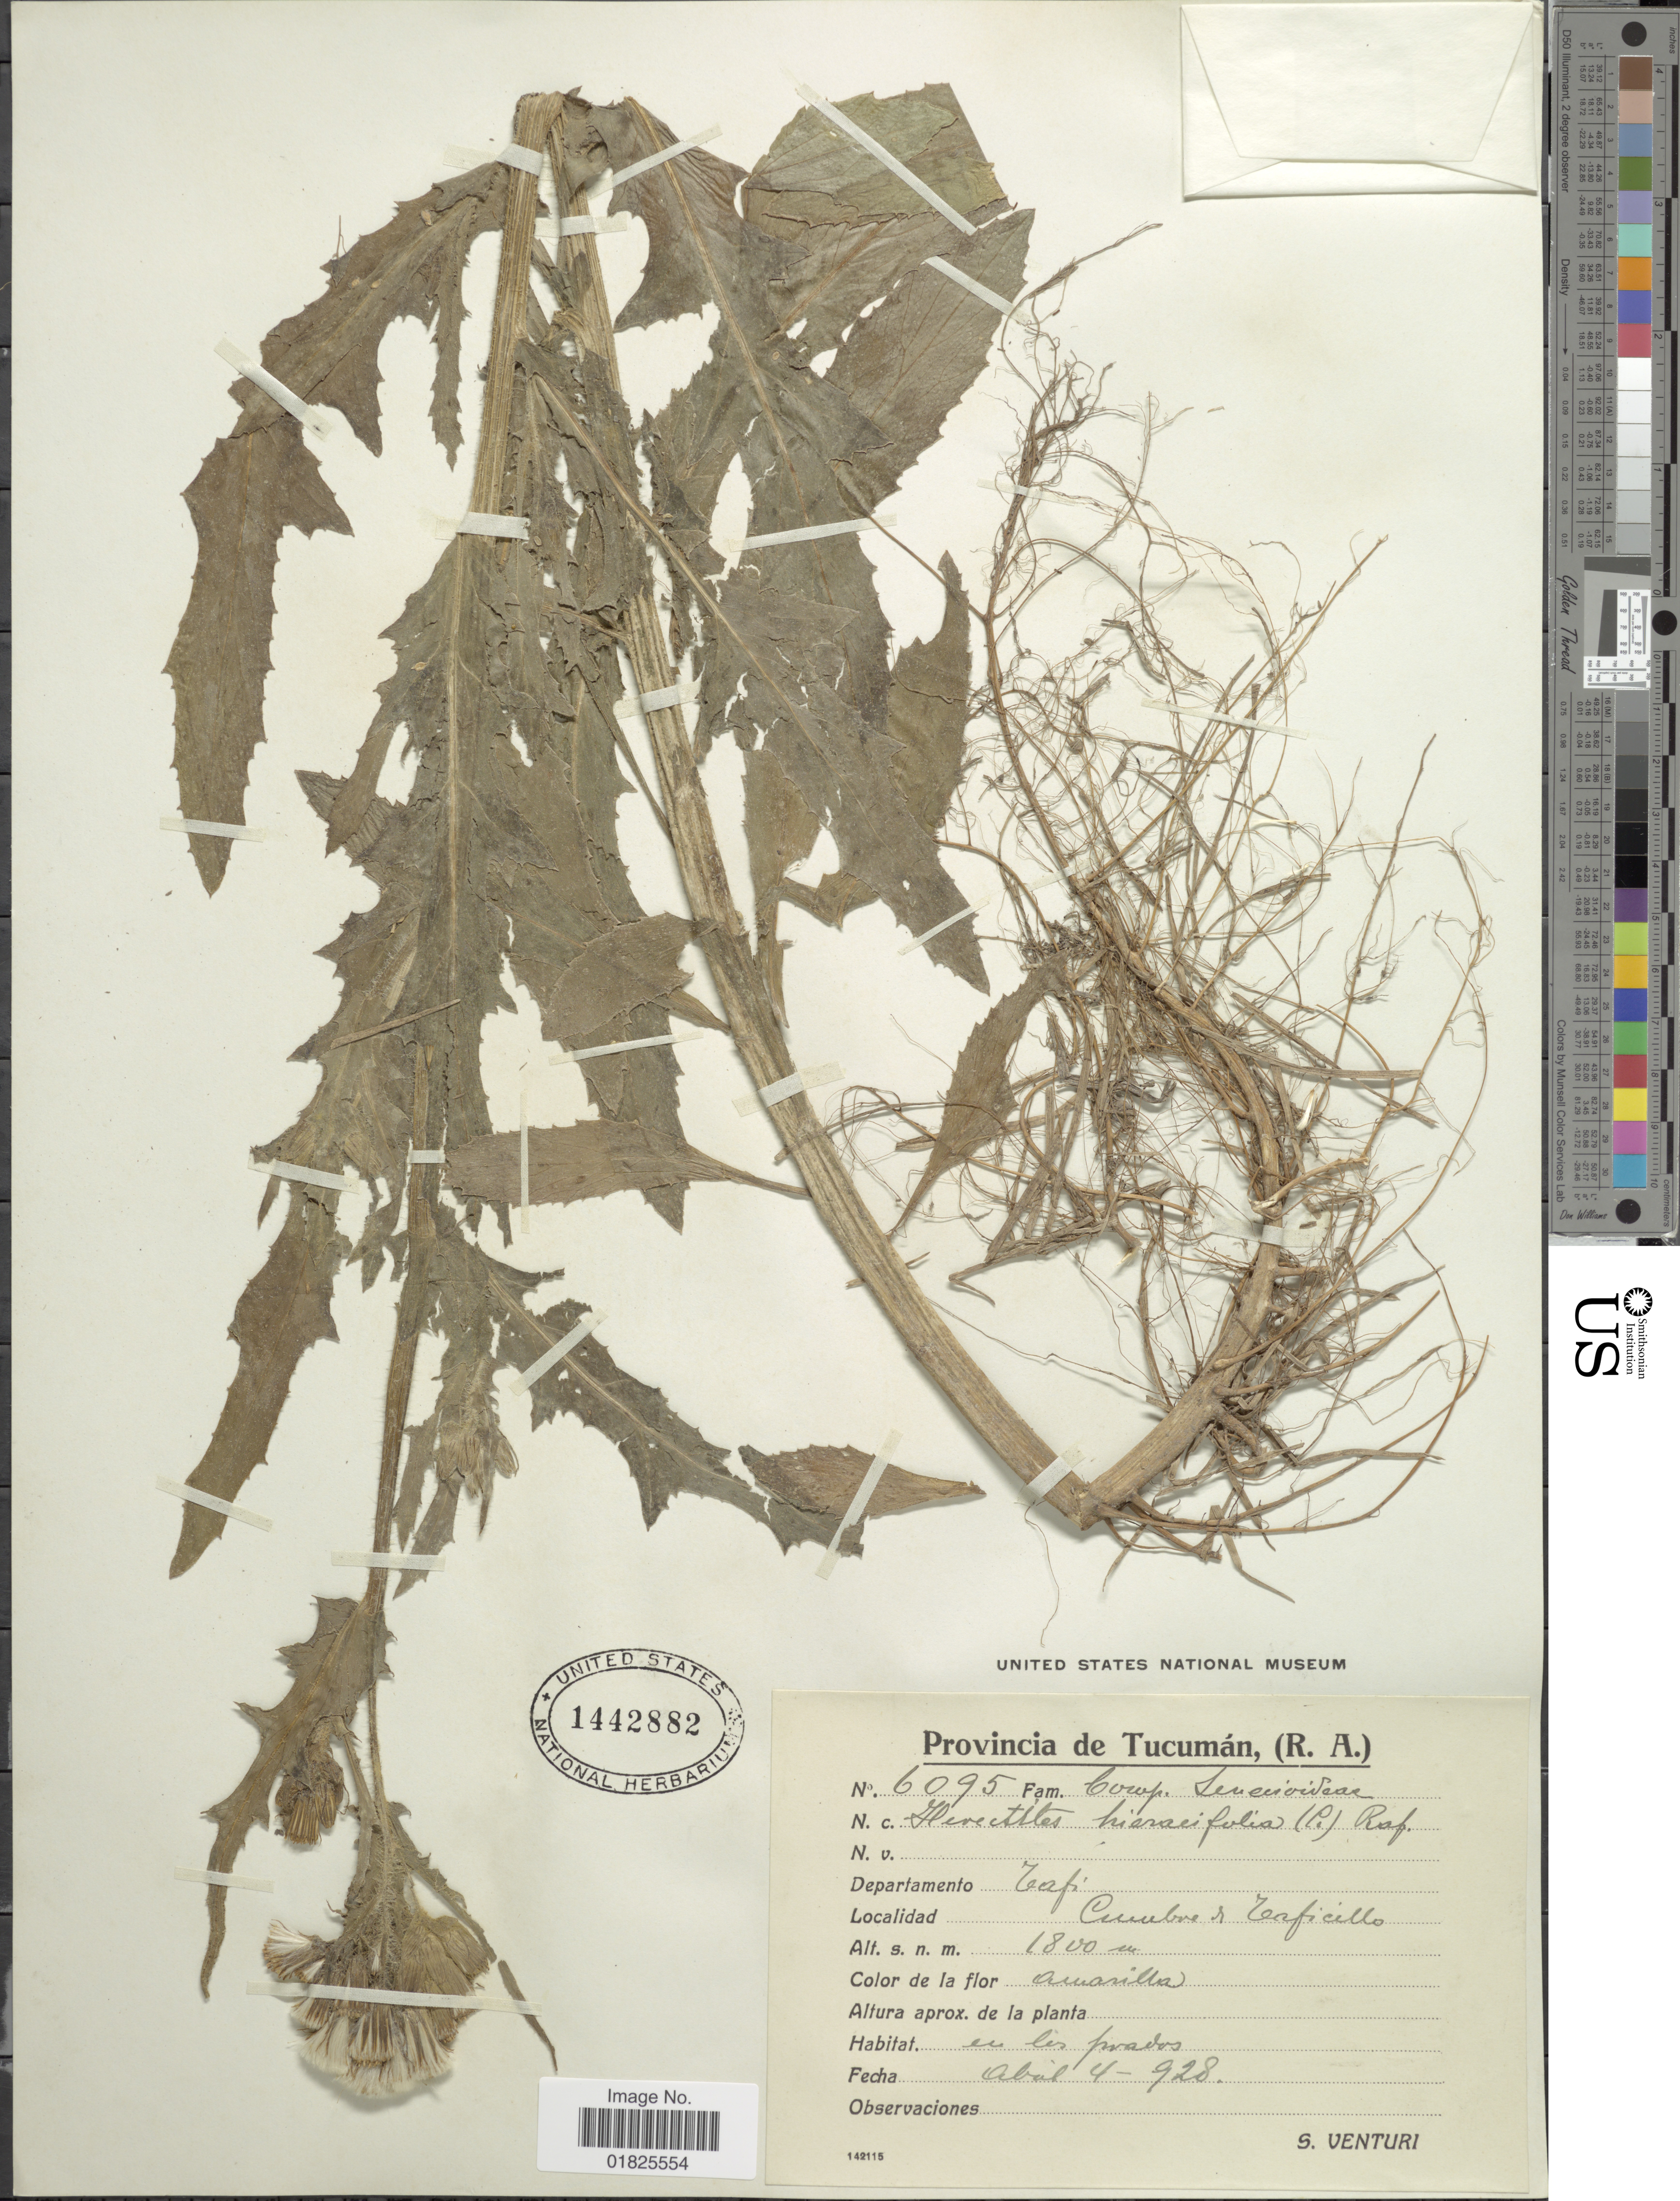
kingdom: Plantae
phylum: Tracheophyta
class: Magnoliopsida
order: Asterales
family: Asteraceae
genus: Erechtites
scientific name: Erechtites hieraciifolius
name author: (L.) Raf. ex DC.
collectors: S. Venturi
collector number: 6095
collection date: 1928-04-04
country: Argentina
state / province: Tucuman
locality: Departamento Tafi, Cumbre de Zeaficillo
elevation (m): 1800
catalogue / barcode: US 1442882